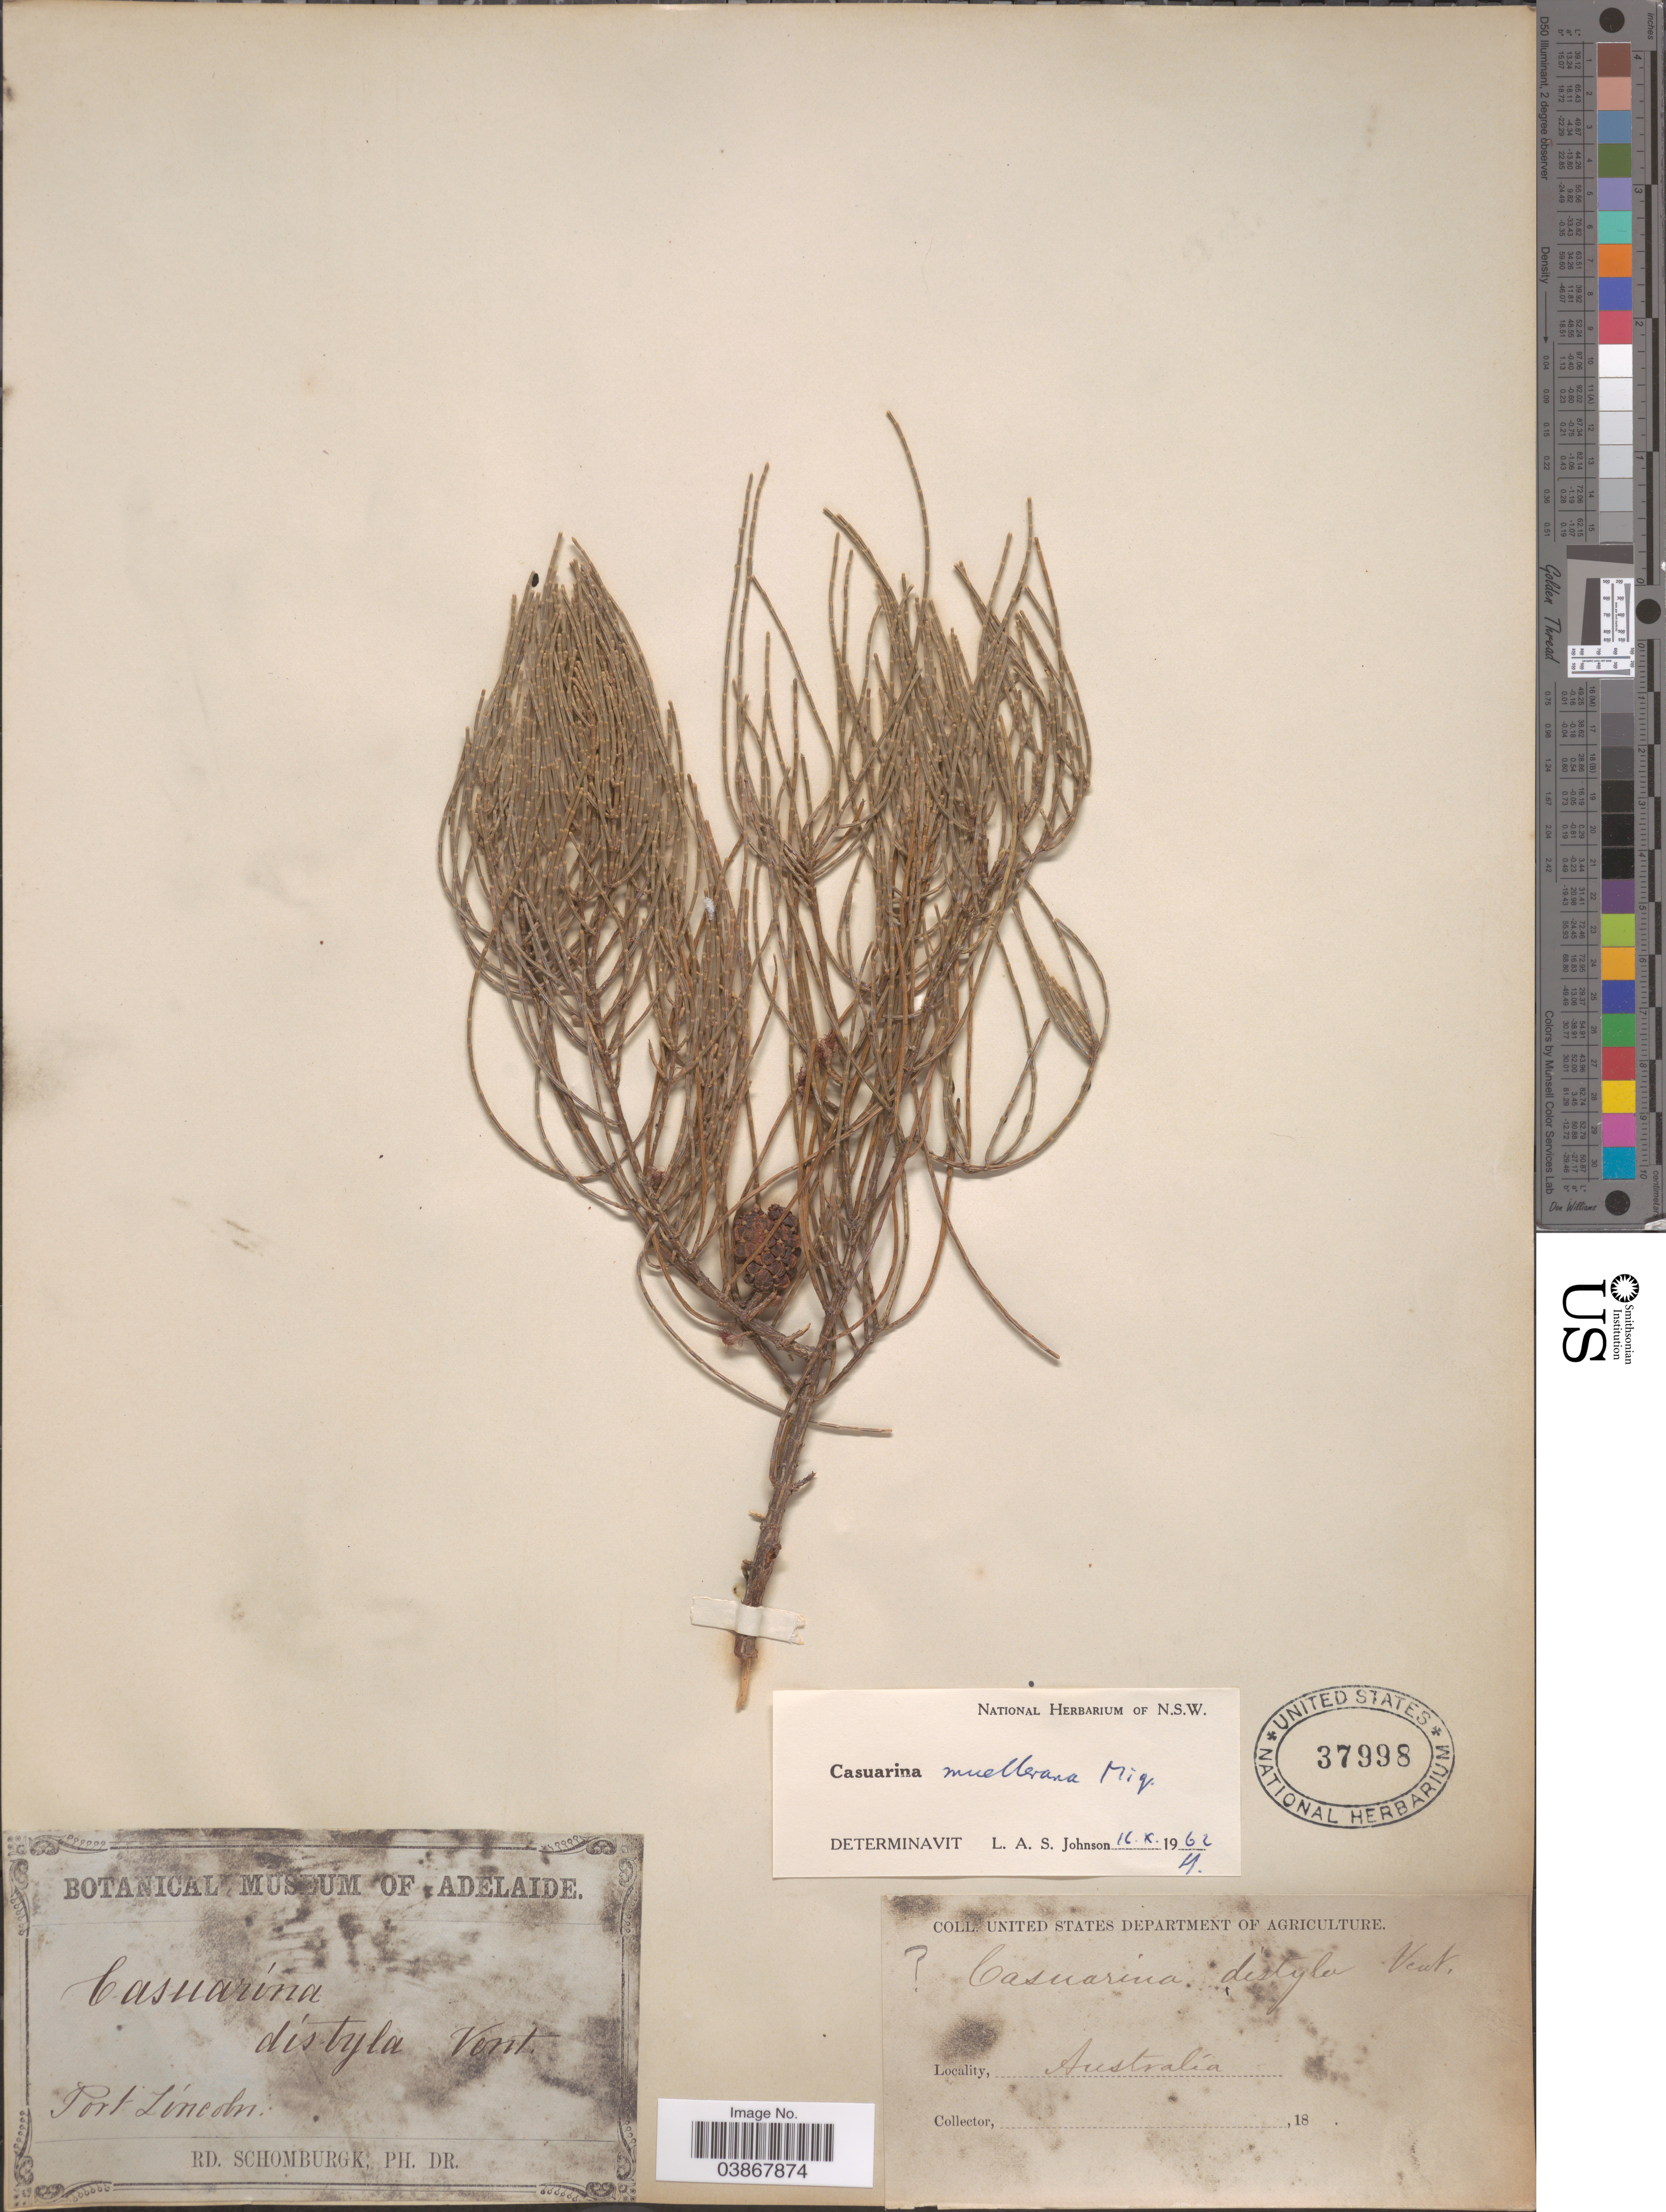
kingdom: Plantae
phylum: Tracheophyta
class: Magnoliopsida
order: Fagales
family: Casuarinaceae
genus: Casuarina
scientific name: Casuarina muelleriana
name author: Miq.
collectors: M. R. Schomburgk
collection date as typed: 18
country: Australia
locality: Port Lincoln.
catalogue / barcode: US 37998